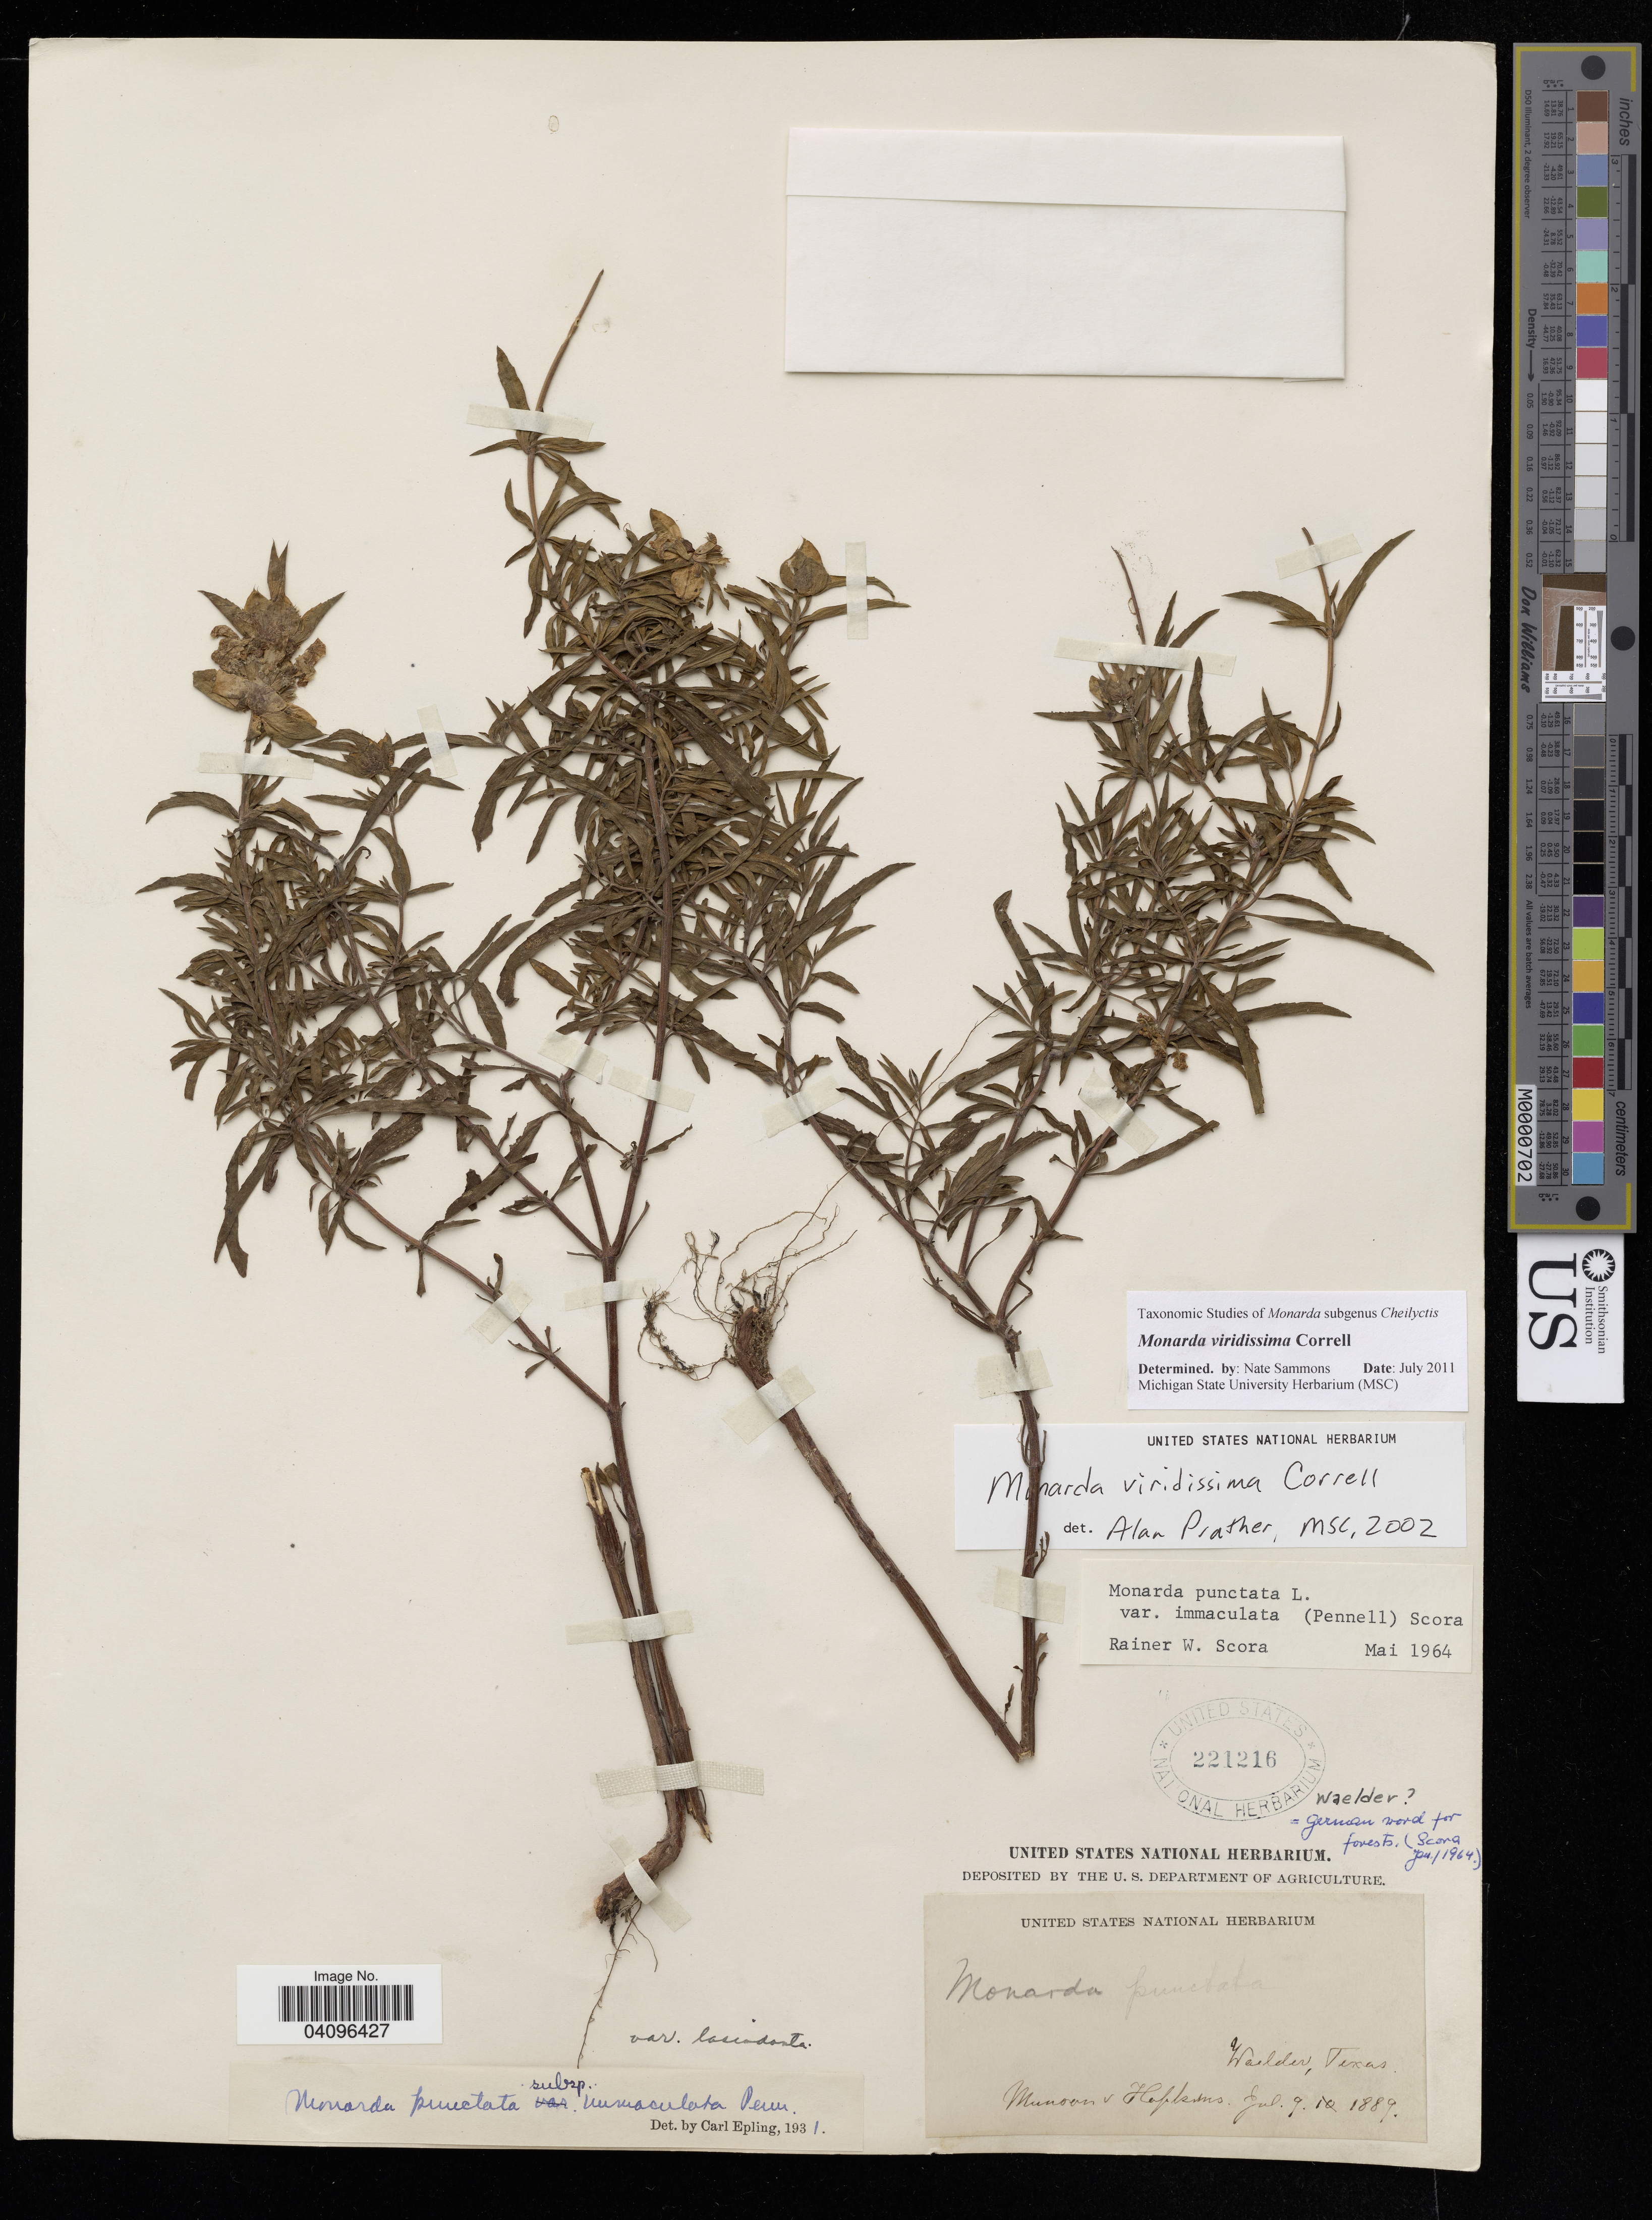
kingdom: Plantae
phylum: Tracheophyta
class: Magnoliopsida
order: Lamiales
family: Lamiaceae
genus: Monarda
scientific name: Monarda viridissima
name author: Correll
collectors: M. Hopkins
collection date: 1889-07-09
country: United States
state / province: Texas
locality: Waelder.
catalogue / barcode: US 221216